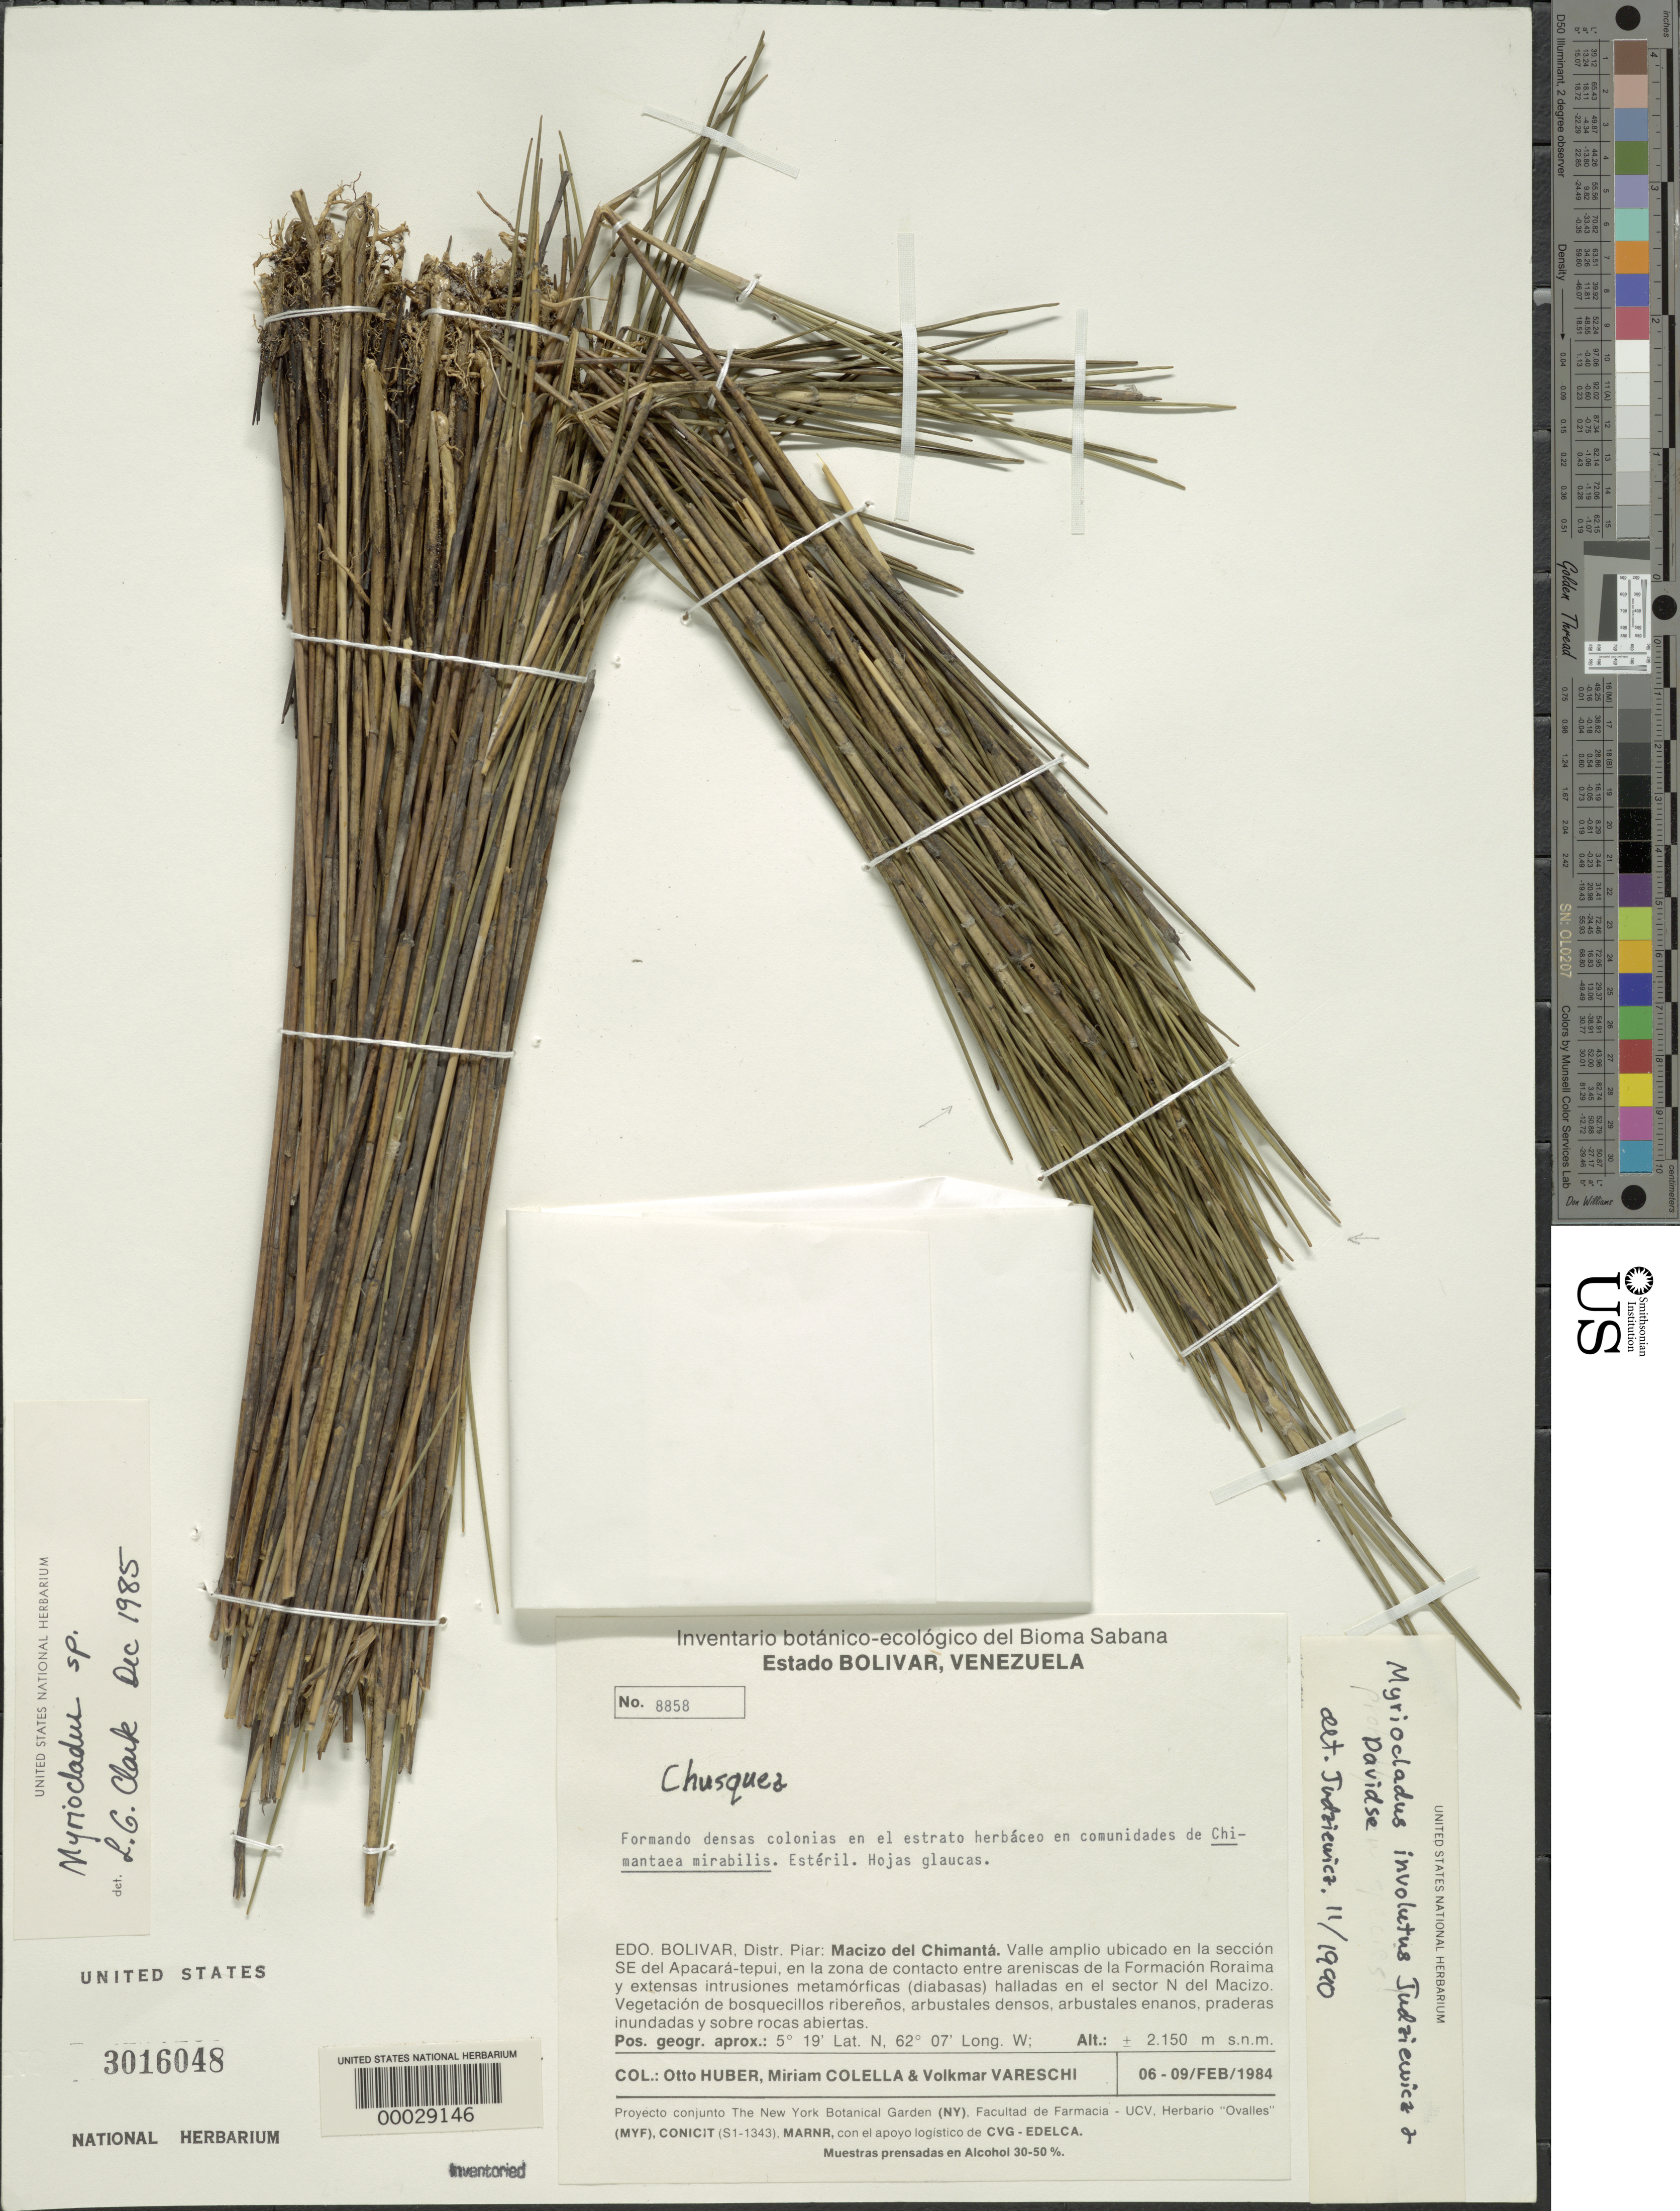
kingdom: Plantae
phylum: Tracheophyta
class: Liliopsida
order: Poales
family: Poaceae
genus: Myriocladus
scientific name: Myriocladus involutus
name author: Judz. & Davidse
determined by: Judziewicz, E. J.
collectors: O. Huber, M. Colella & V. Vareschi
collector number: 8858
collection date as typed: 06 Feb 1984 to 09 Feb 1984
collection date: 1984-02-06/1984-02-09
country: Venezuela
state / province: Bolivar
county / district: Piar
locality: Macizo del chimanta; valle amplio ubicado en la seccion se del apacara-tepui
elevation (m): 2150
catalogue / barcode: US 3016048